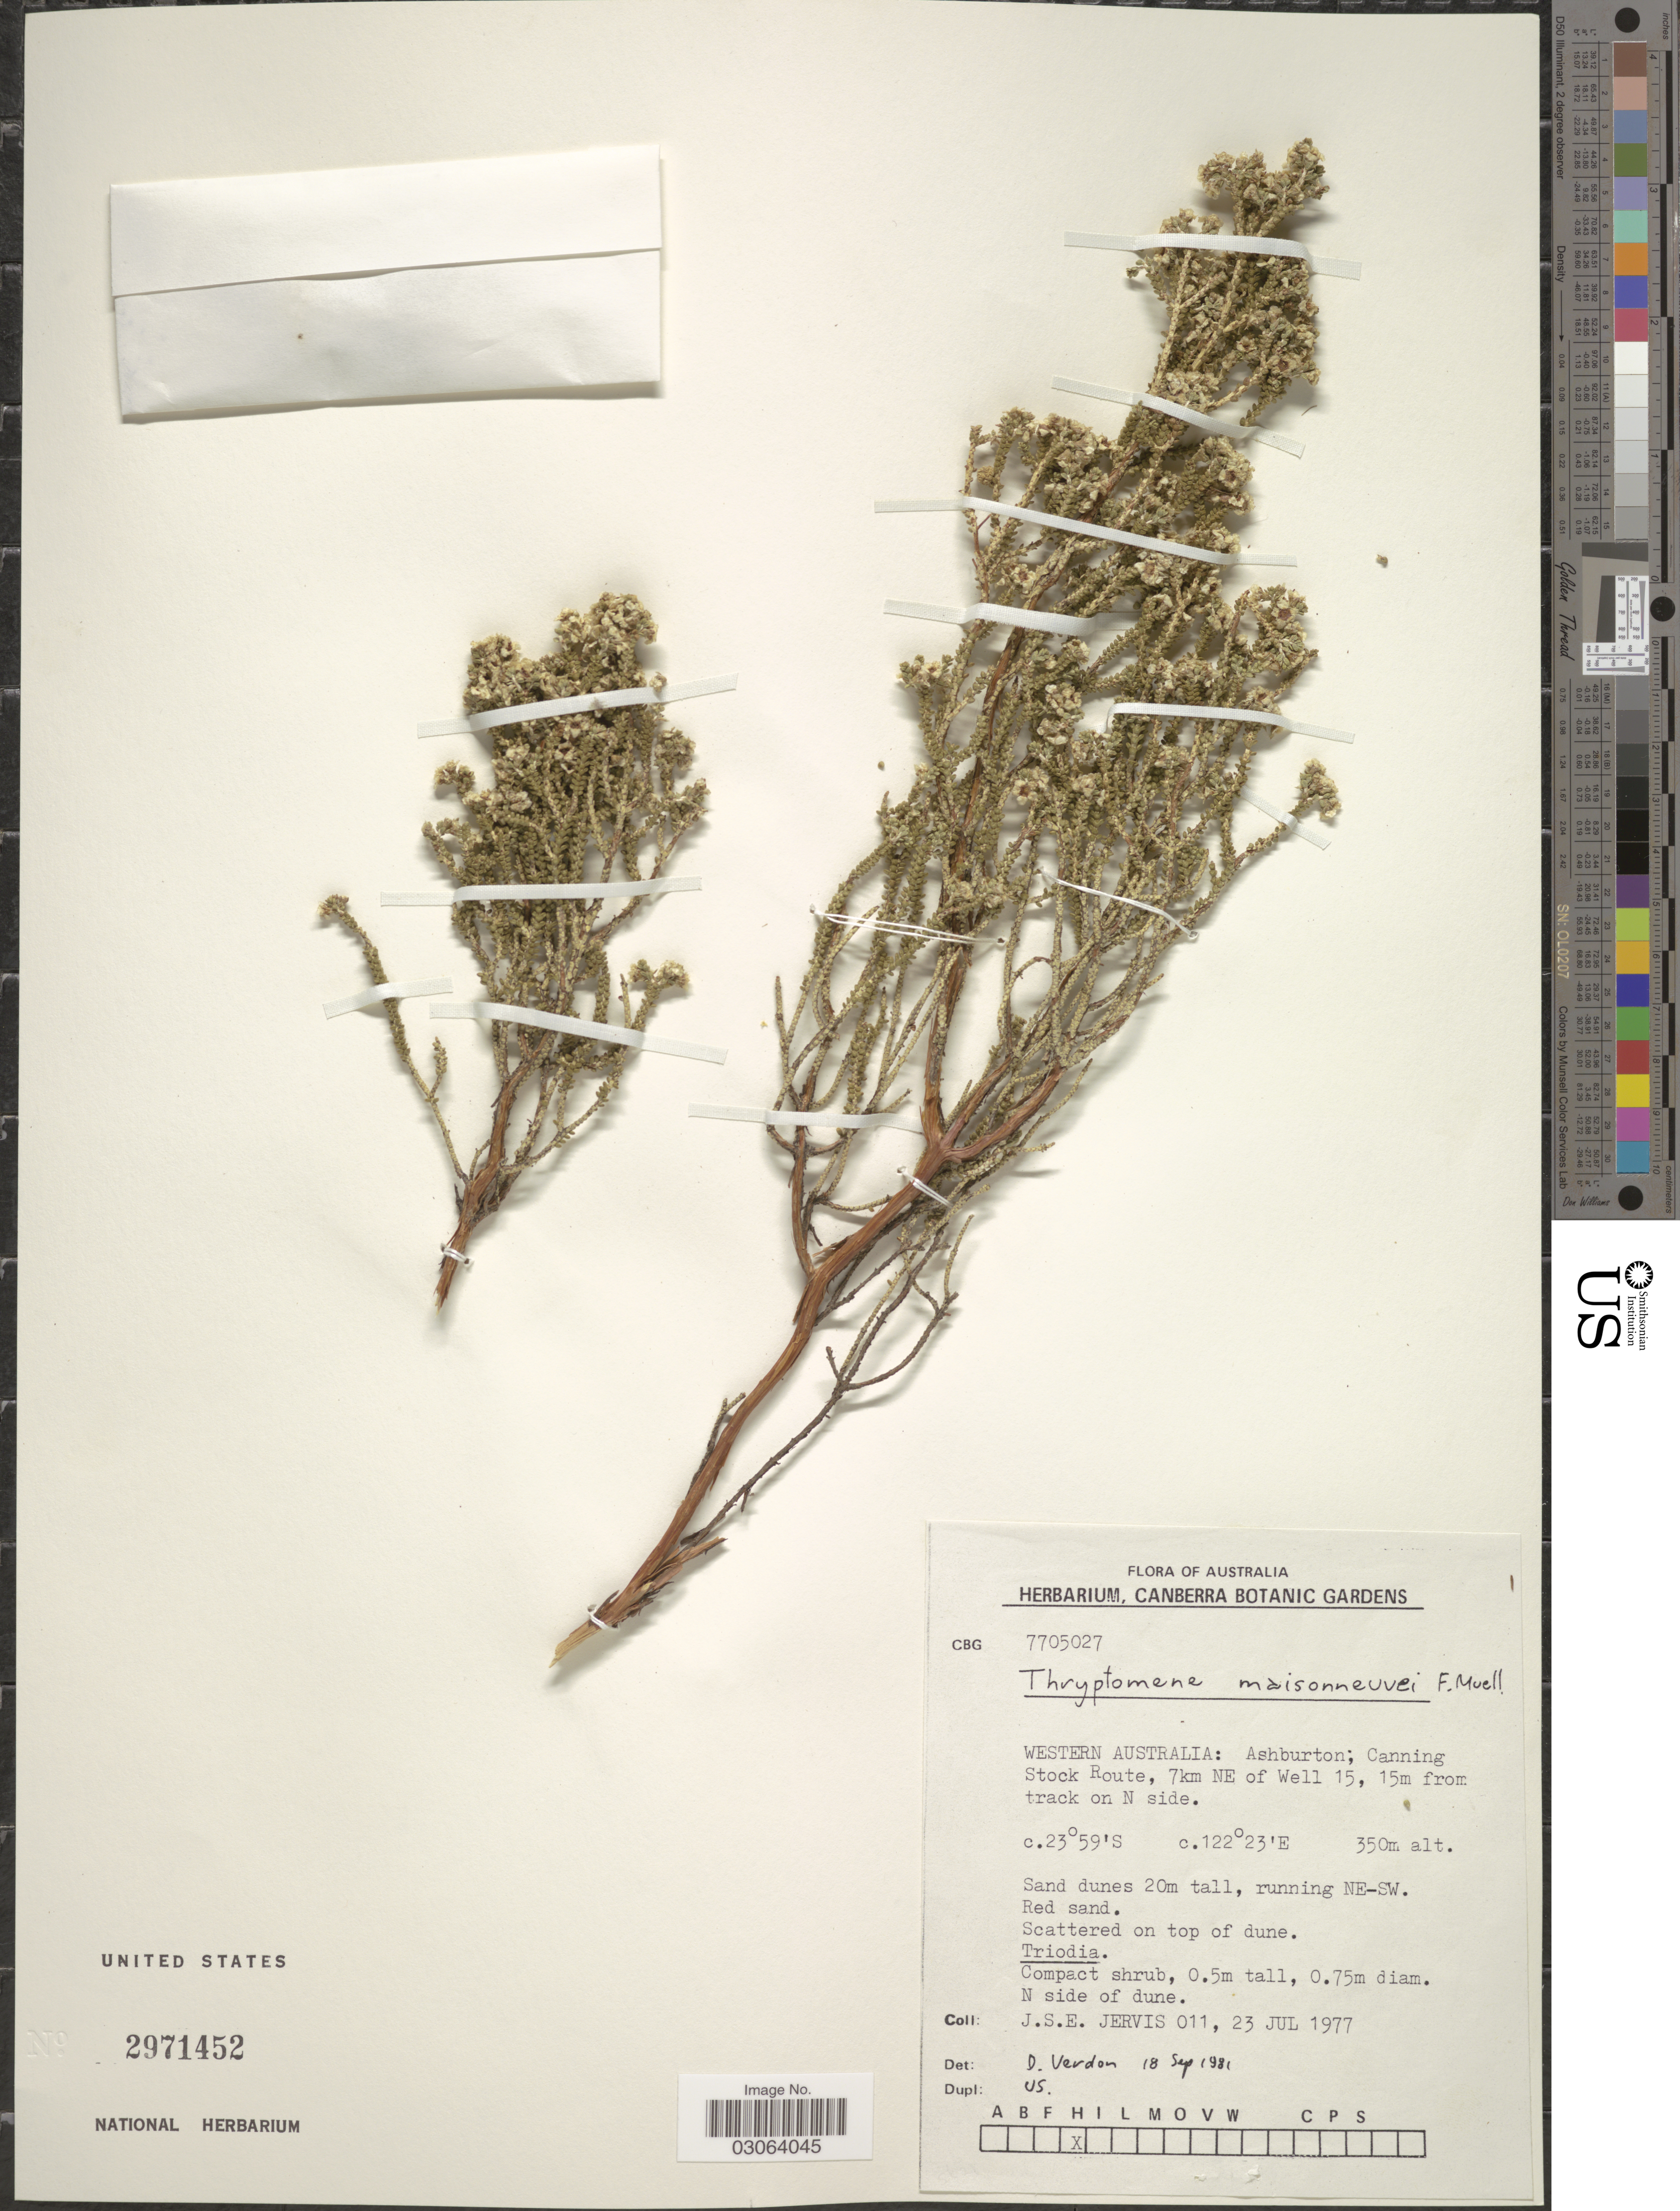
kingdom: Plantae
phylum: Tracheophyta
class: Magnoliopsida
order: Myrtales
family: Myrtaceae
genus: Aluta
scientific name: Aluta maisonneuvei subsp. maisonneuvei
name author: (F. Muell.) Rye & Trudgen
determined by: Strong, Mark T., (BOT), Smithsonian Institution - National Museum of Natural History (UNITED STATES)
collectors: J. Jervis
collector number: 011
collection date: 1977-07-23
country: Australia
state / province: Western Australia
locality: Ashburton; Canning Stock Route, 7km NE of Well 15, 15m from track on N side.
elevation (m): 350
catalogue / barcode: US 2971452